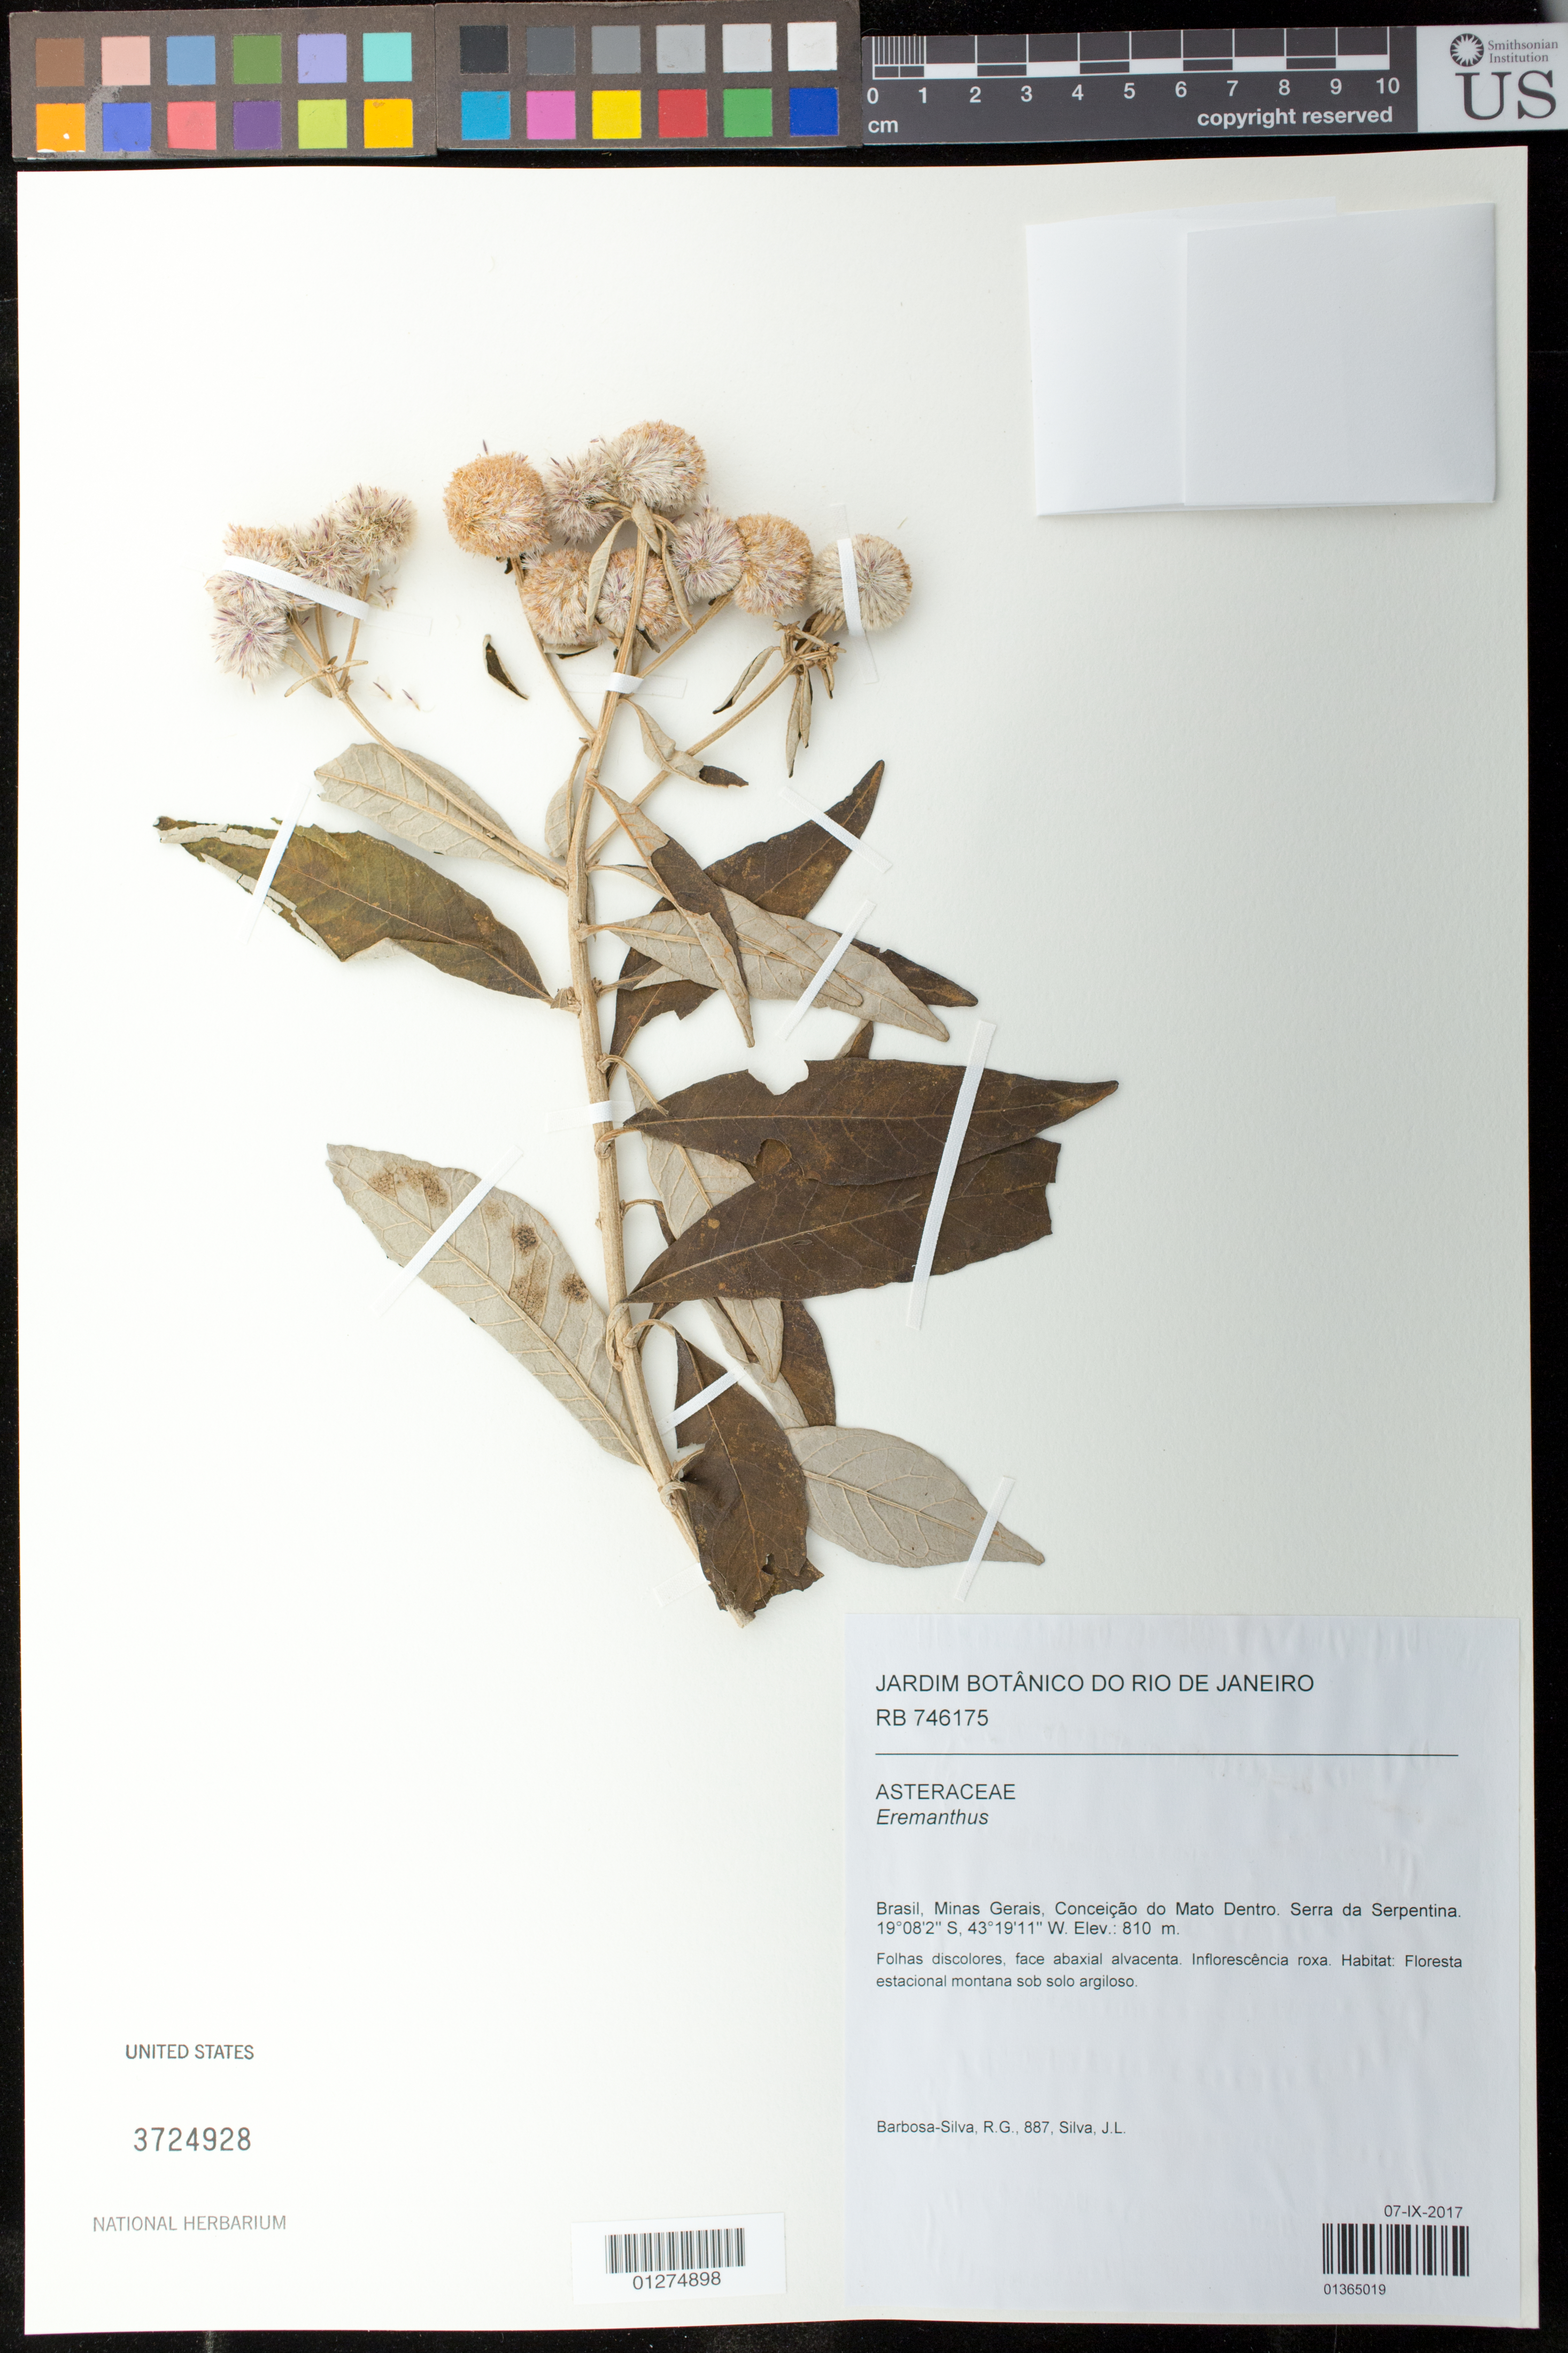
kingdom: Plantae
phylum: Tracheophyta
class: Magnoliopsida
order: Asterales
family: Asteraceae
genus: Eremanthus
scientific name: Eremanthus sp.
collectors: R. Barbosa-Silva & J. Silva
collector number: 887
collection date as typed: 07 IX 2017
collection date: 2017-09-07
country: Brazil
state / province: Minas Gerais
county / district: Conceição do Mato Dentro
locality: Serra da Serpentina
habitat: floresta estacional montana sob solo argiloso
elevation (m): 810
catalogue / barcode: US 3724928